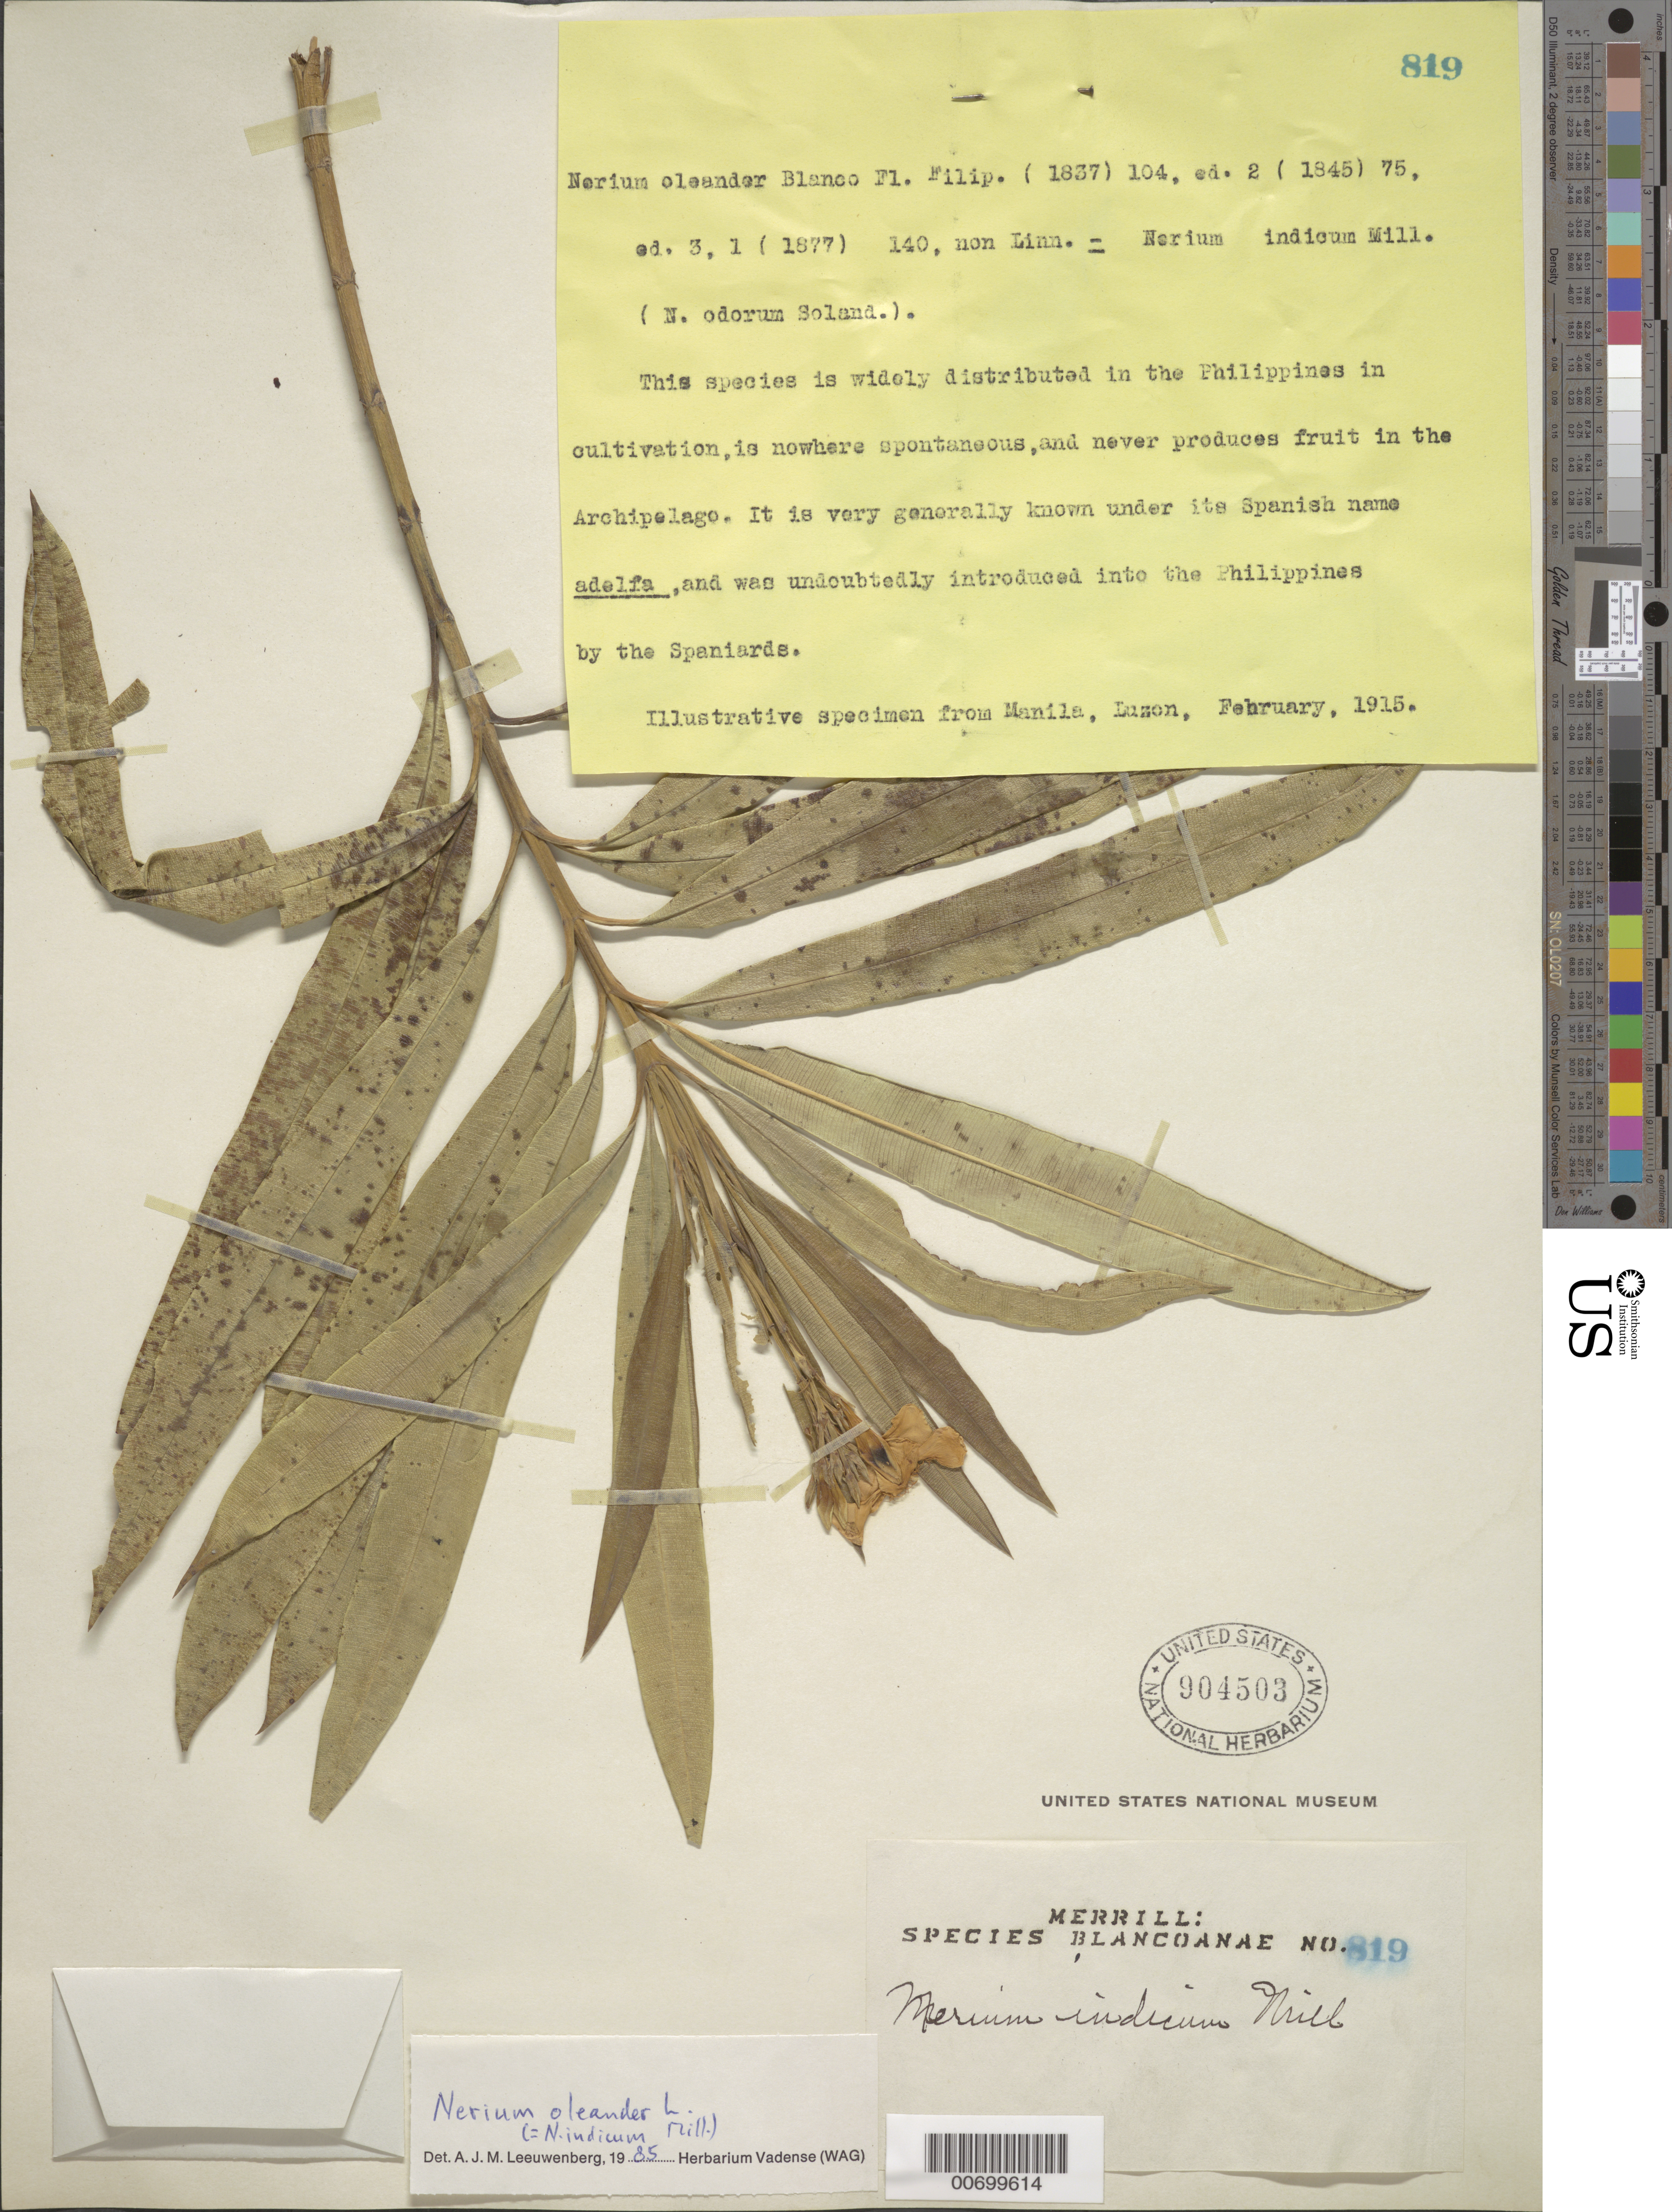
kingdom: Plantae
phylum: Tracheophyta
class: Magnoliopsida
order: Gentianales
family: Apocynaceae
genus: Nerium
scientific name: Nerium oleander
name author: L.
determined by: Leeuwenberg, A. J. M.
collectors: E. D. Merrill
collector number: Sp. Blancoan. 0819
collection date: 1911-11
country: Philippines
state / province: National Capital Region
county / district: Manila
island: Luzon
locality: Manila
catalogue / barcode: US 904503